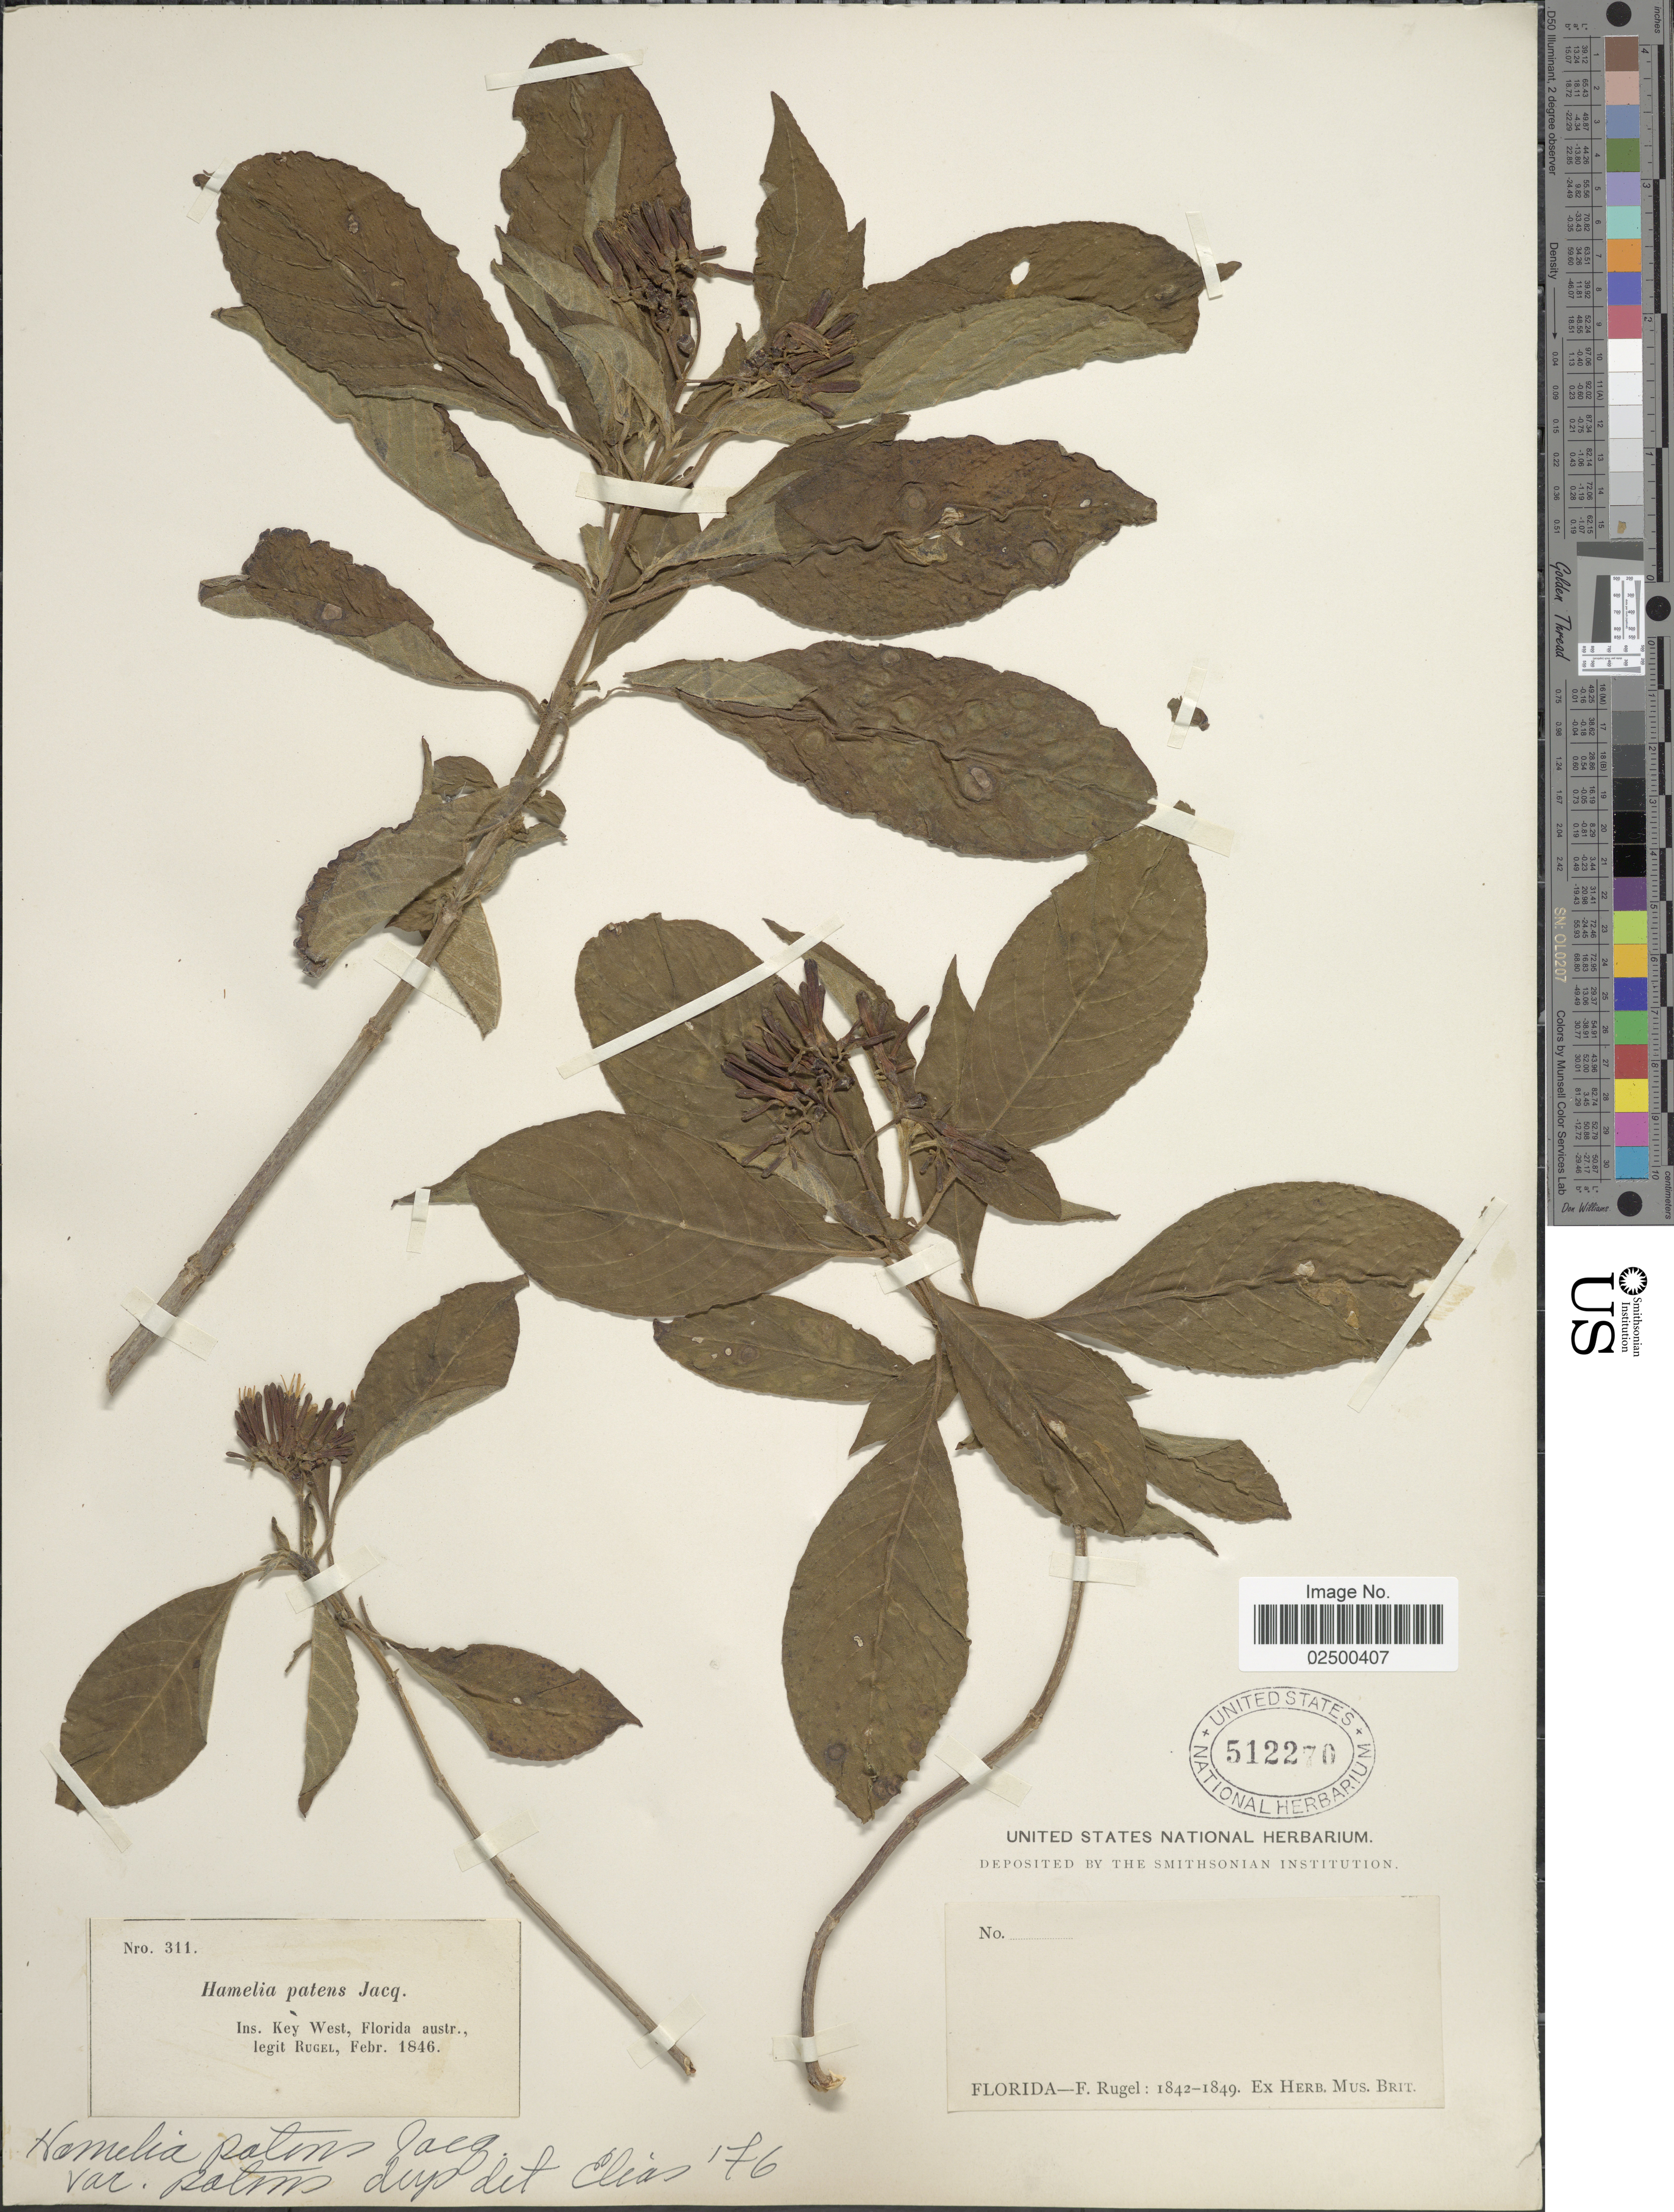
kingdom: Plantae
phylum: Tracheophyta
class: Magnoliopsida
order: Gentianales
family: Rubiaceae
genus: Hamelia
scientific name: Hamelia patens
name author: Jacq.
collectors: F. Rugel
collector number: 311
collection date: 1846-02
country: United States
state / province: Florida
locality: Ins Key West, Florida austr.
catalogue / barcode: US 512270